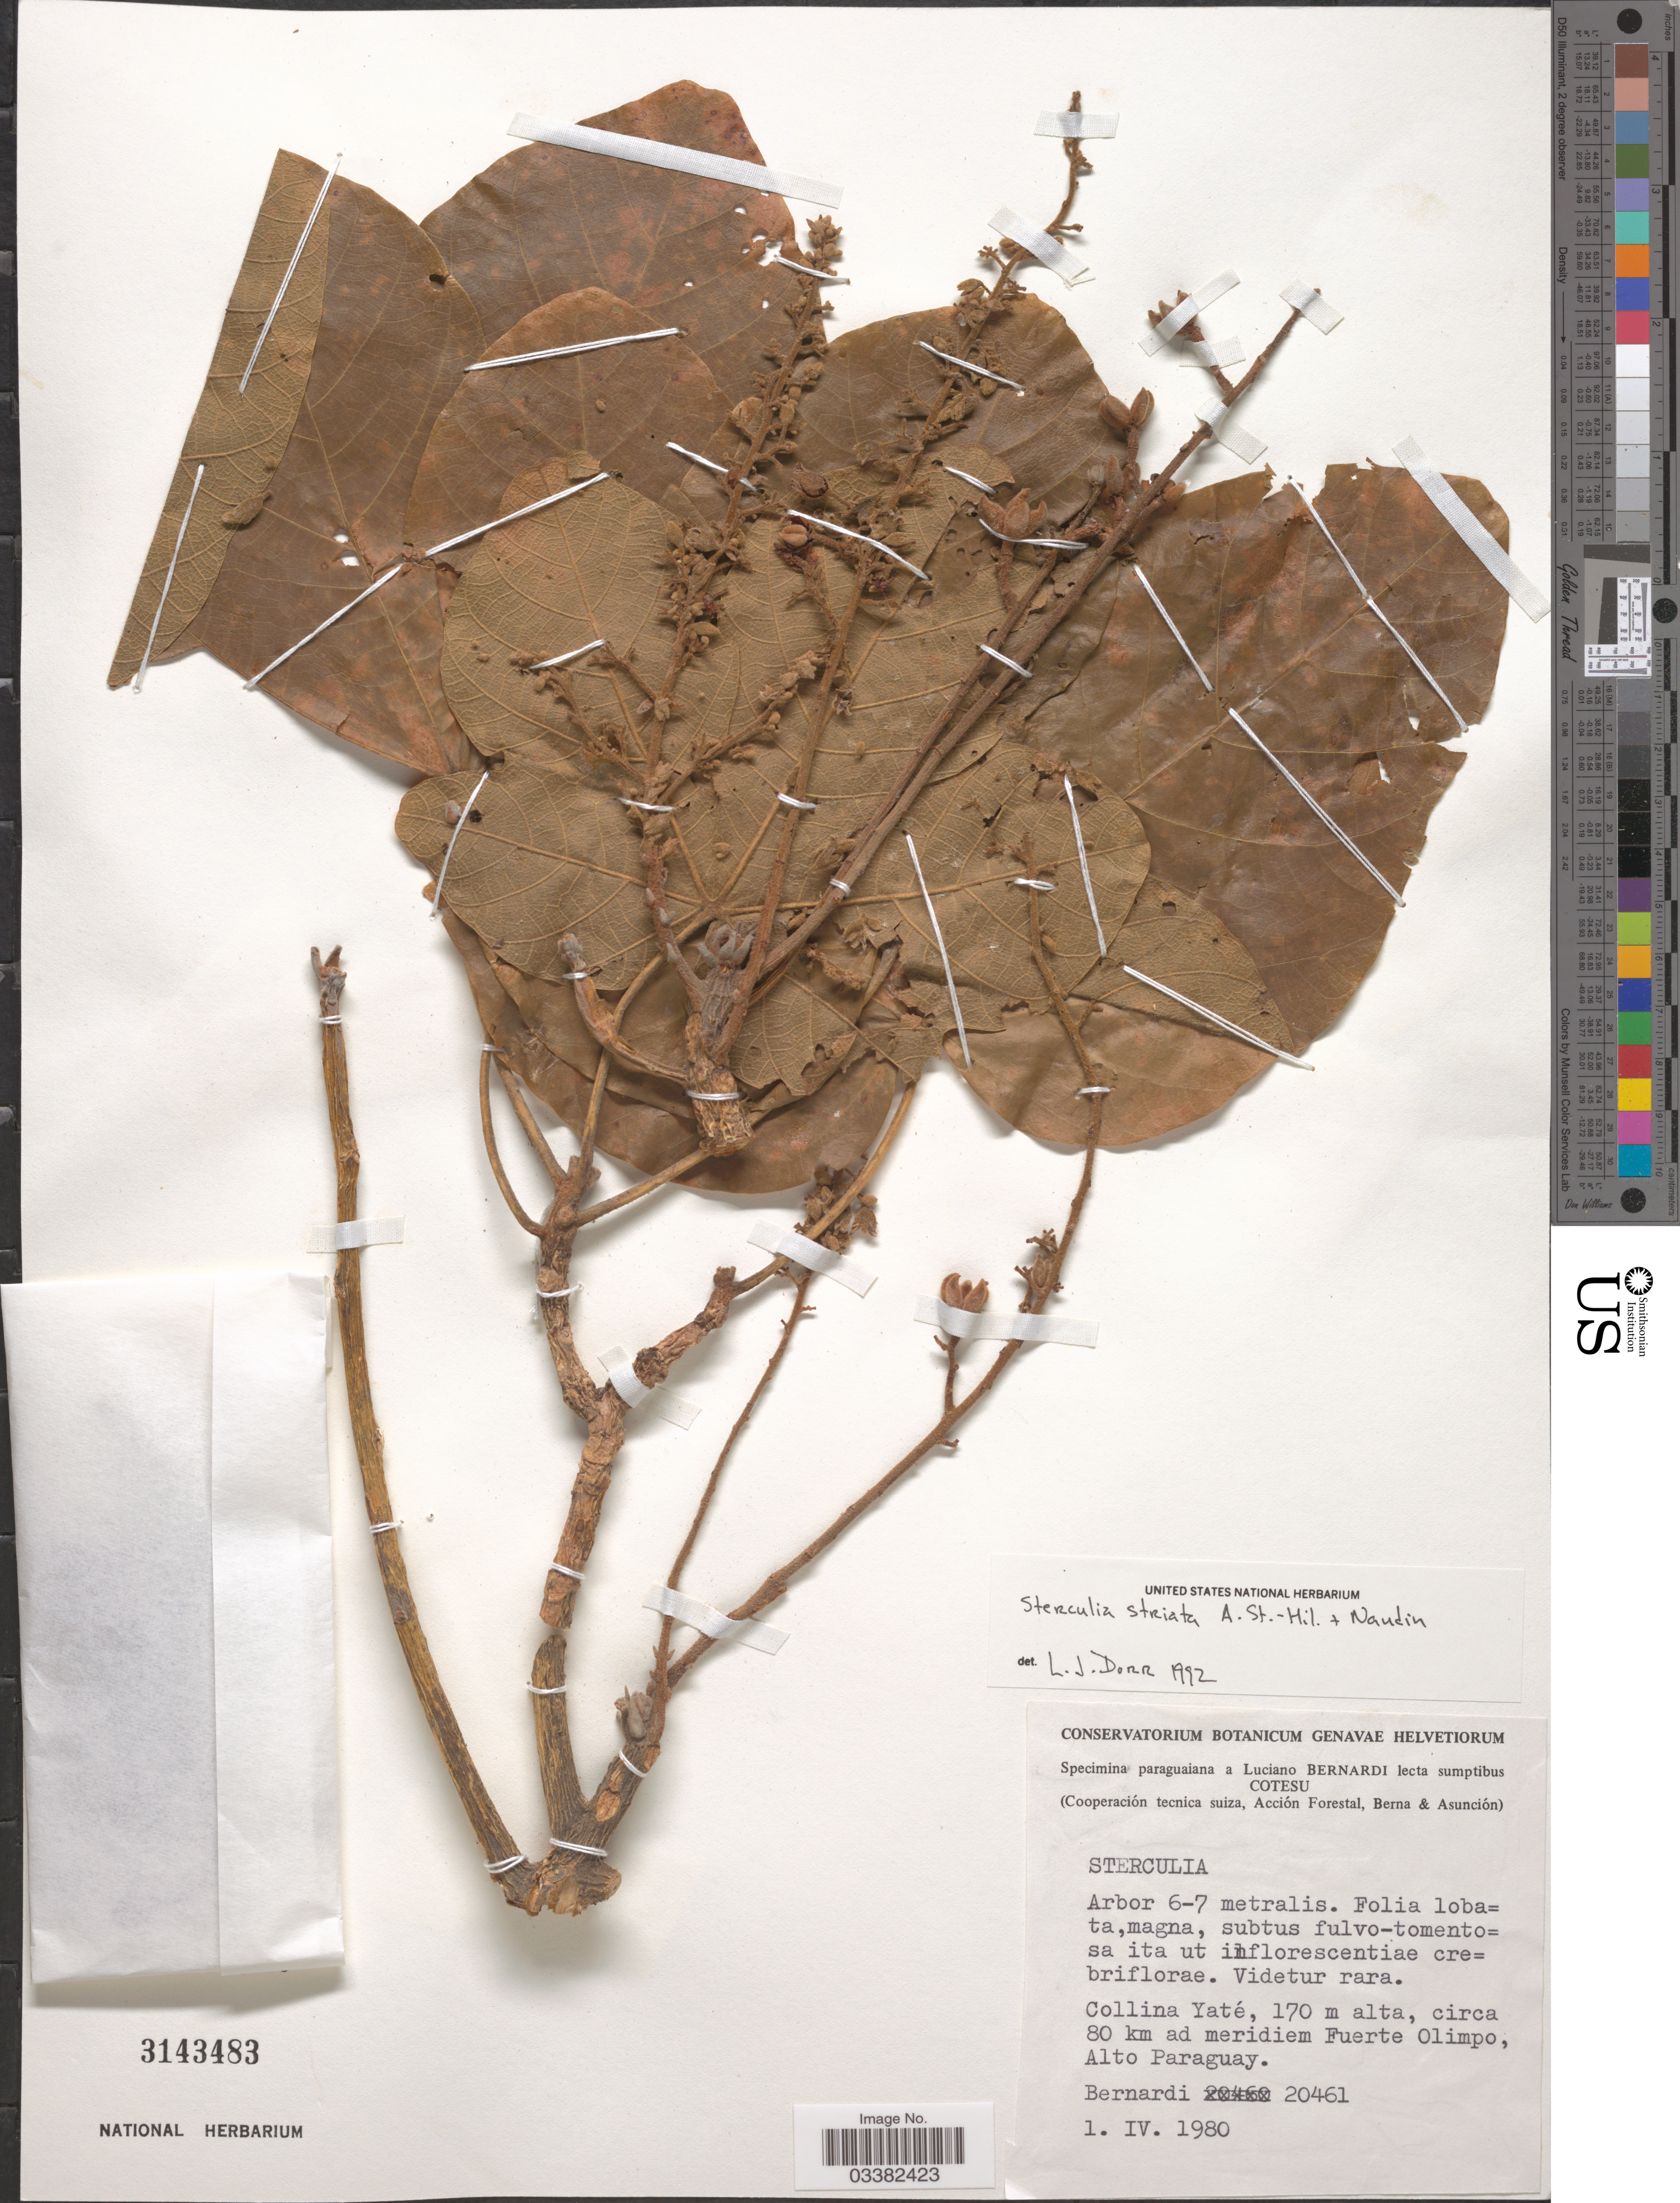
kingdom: Plantae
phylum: Tracheophyta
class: Magnoliopsida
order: Malvales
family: Malvaceae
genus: Sterculia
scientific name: Sterculia striata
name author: A. St.-Hil. & Naudin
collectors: L. Bernardi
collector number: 20461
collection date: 1980-04-01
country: Paraguay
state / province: Alto Paraguay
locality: Collina Yaté, circa 80 km ad meridiem Fuerte Olimpo.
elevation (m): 170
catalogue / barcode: US 3143483